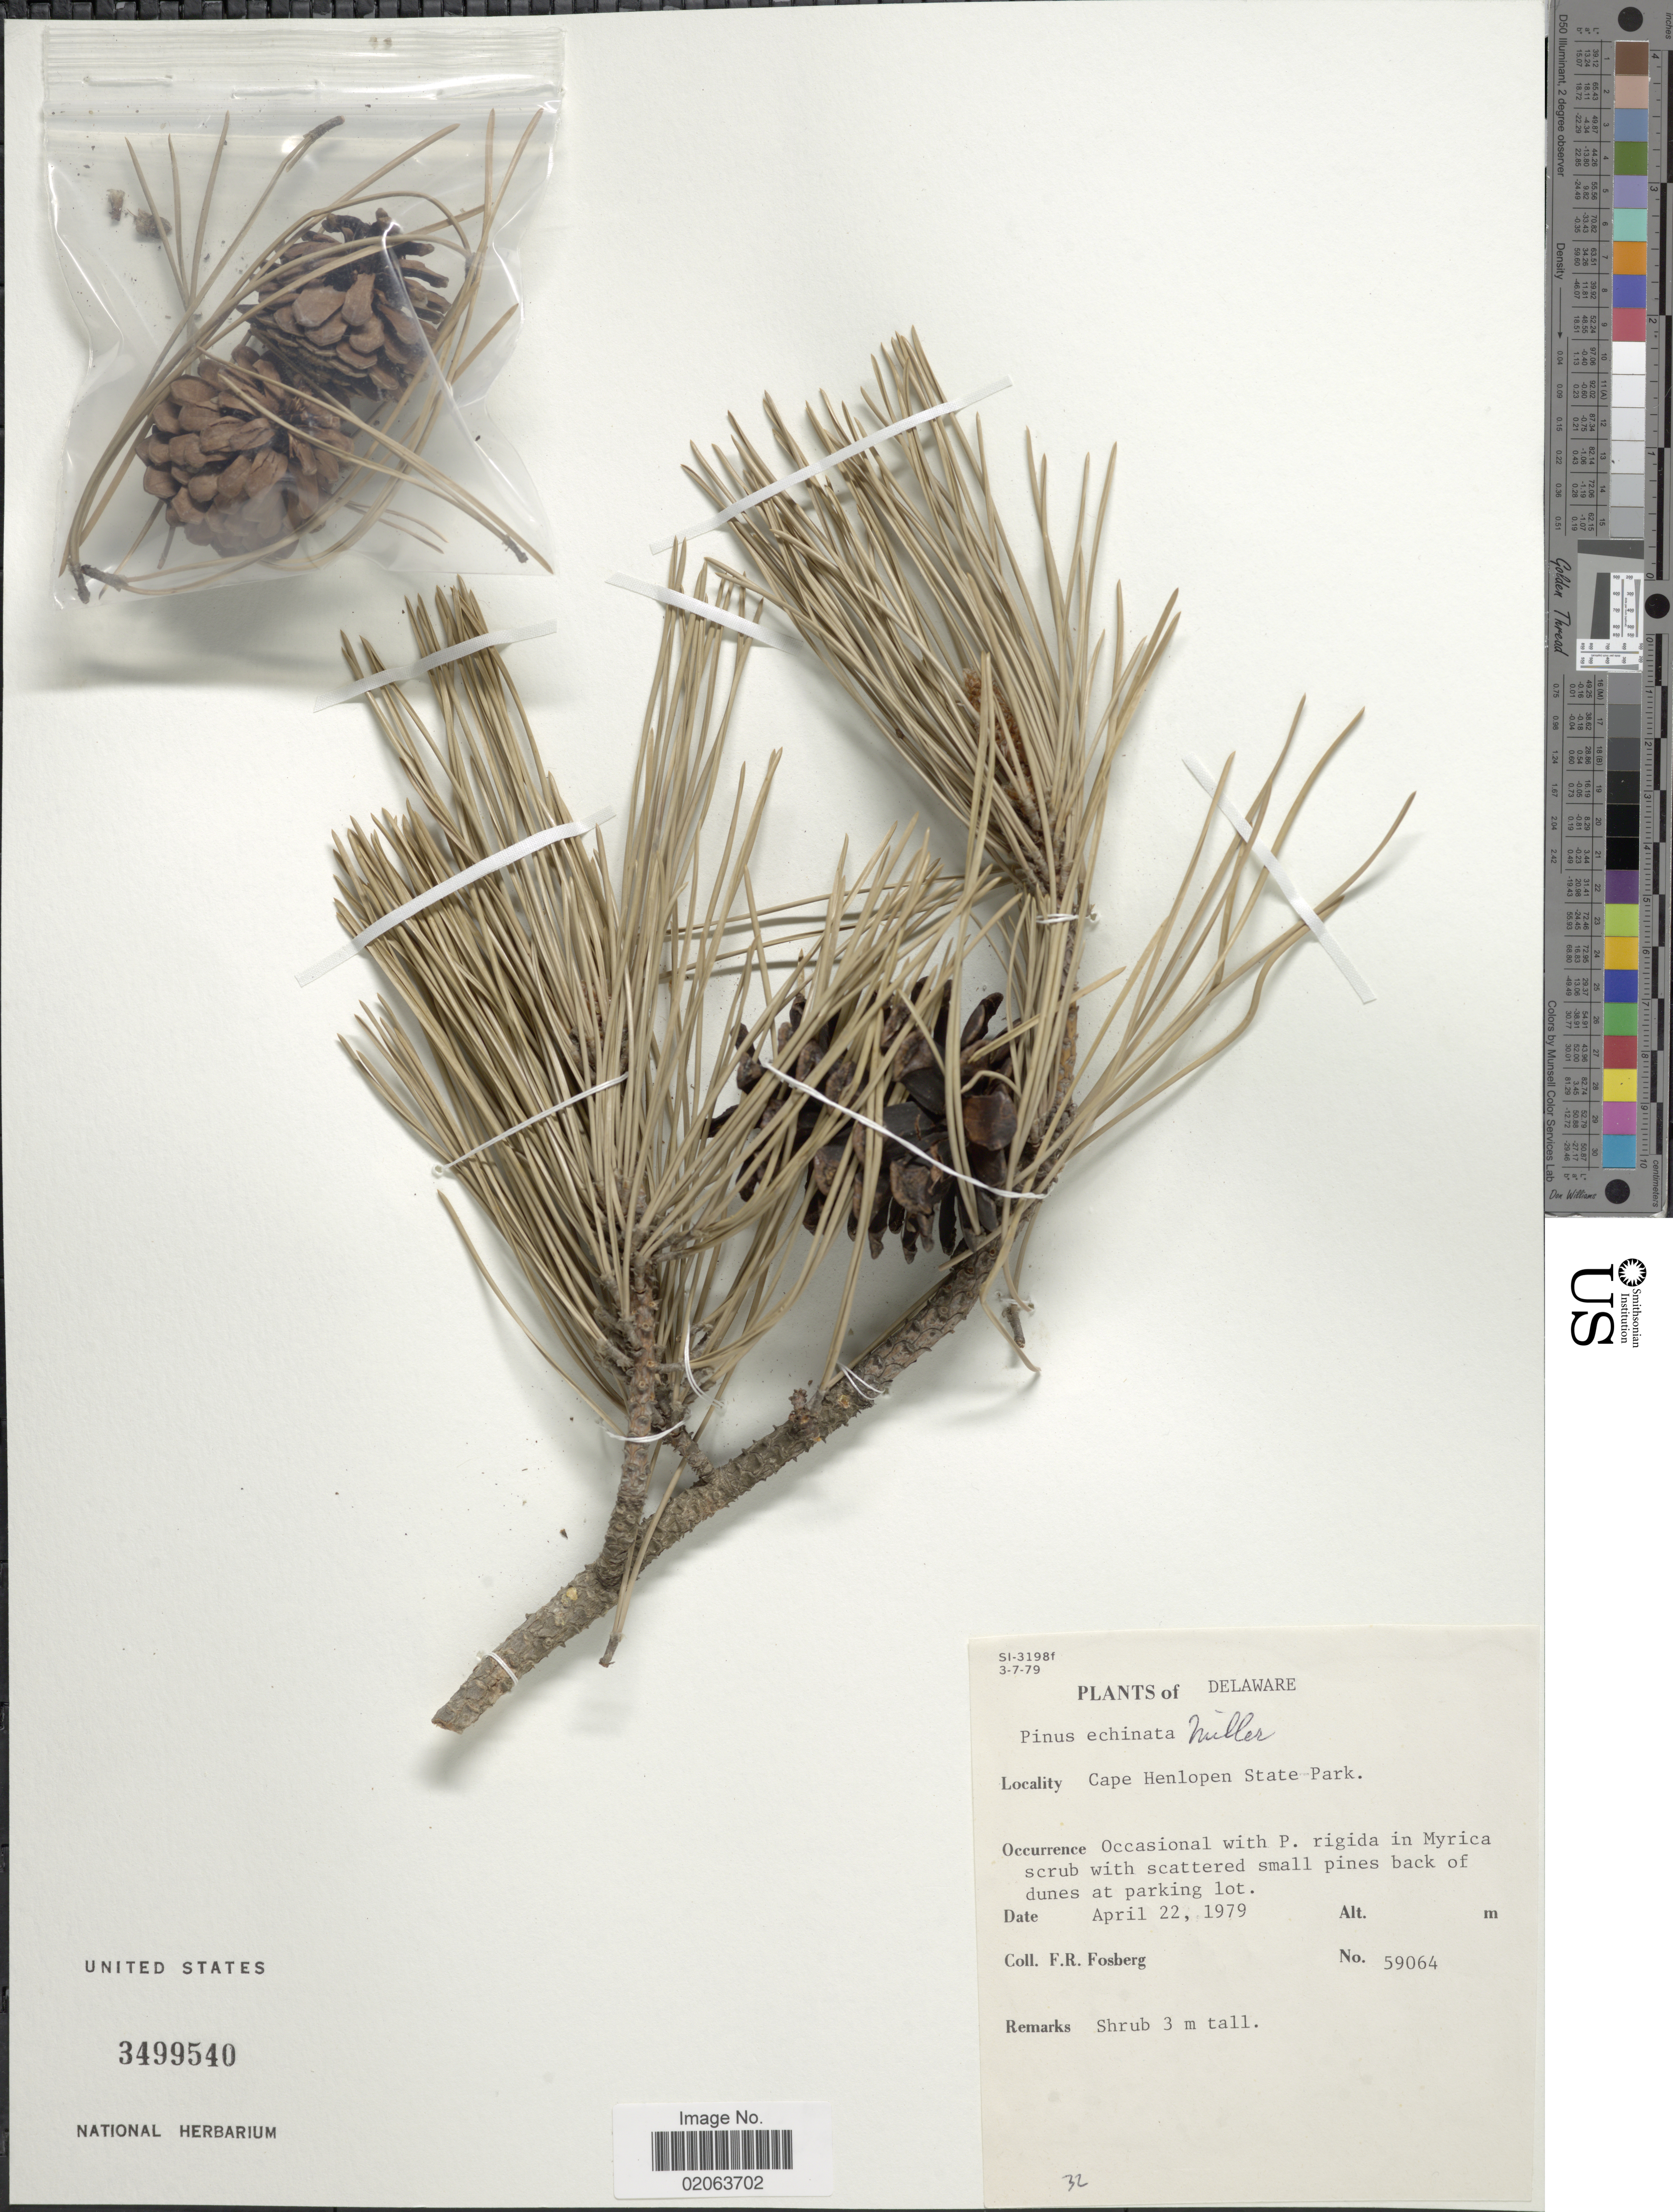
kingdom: Plantae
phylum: Tracheophyta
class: Pinopsida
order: Pinales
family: Pinaceae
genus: Pinus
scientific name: Pinus echinata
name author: Mill.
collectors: F. R. Fosberg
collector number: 59064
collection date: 1979-04-22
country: United States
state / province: Delaware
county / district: Sussex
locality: Cape Henlopen State Park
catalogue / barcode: US 3499540